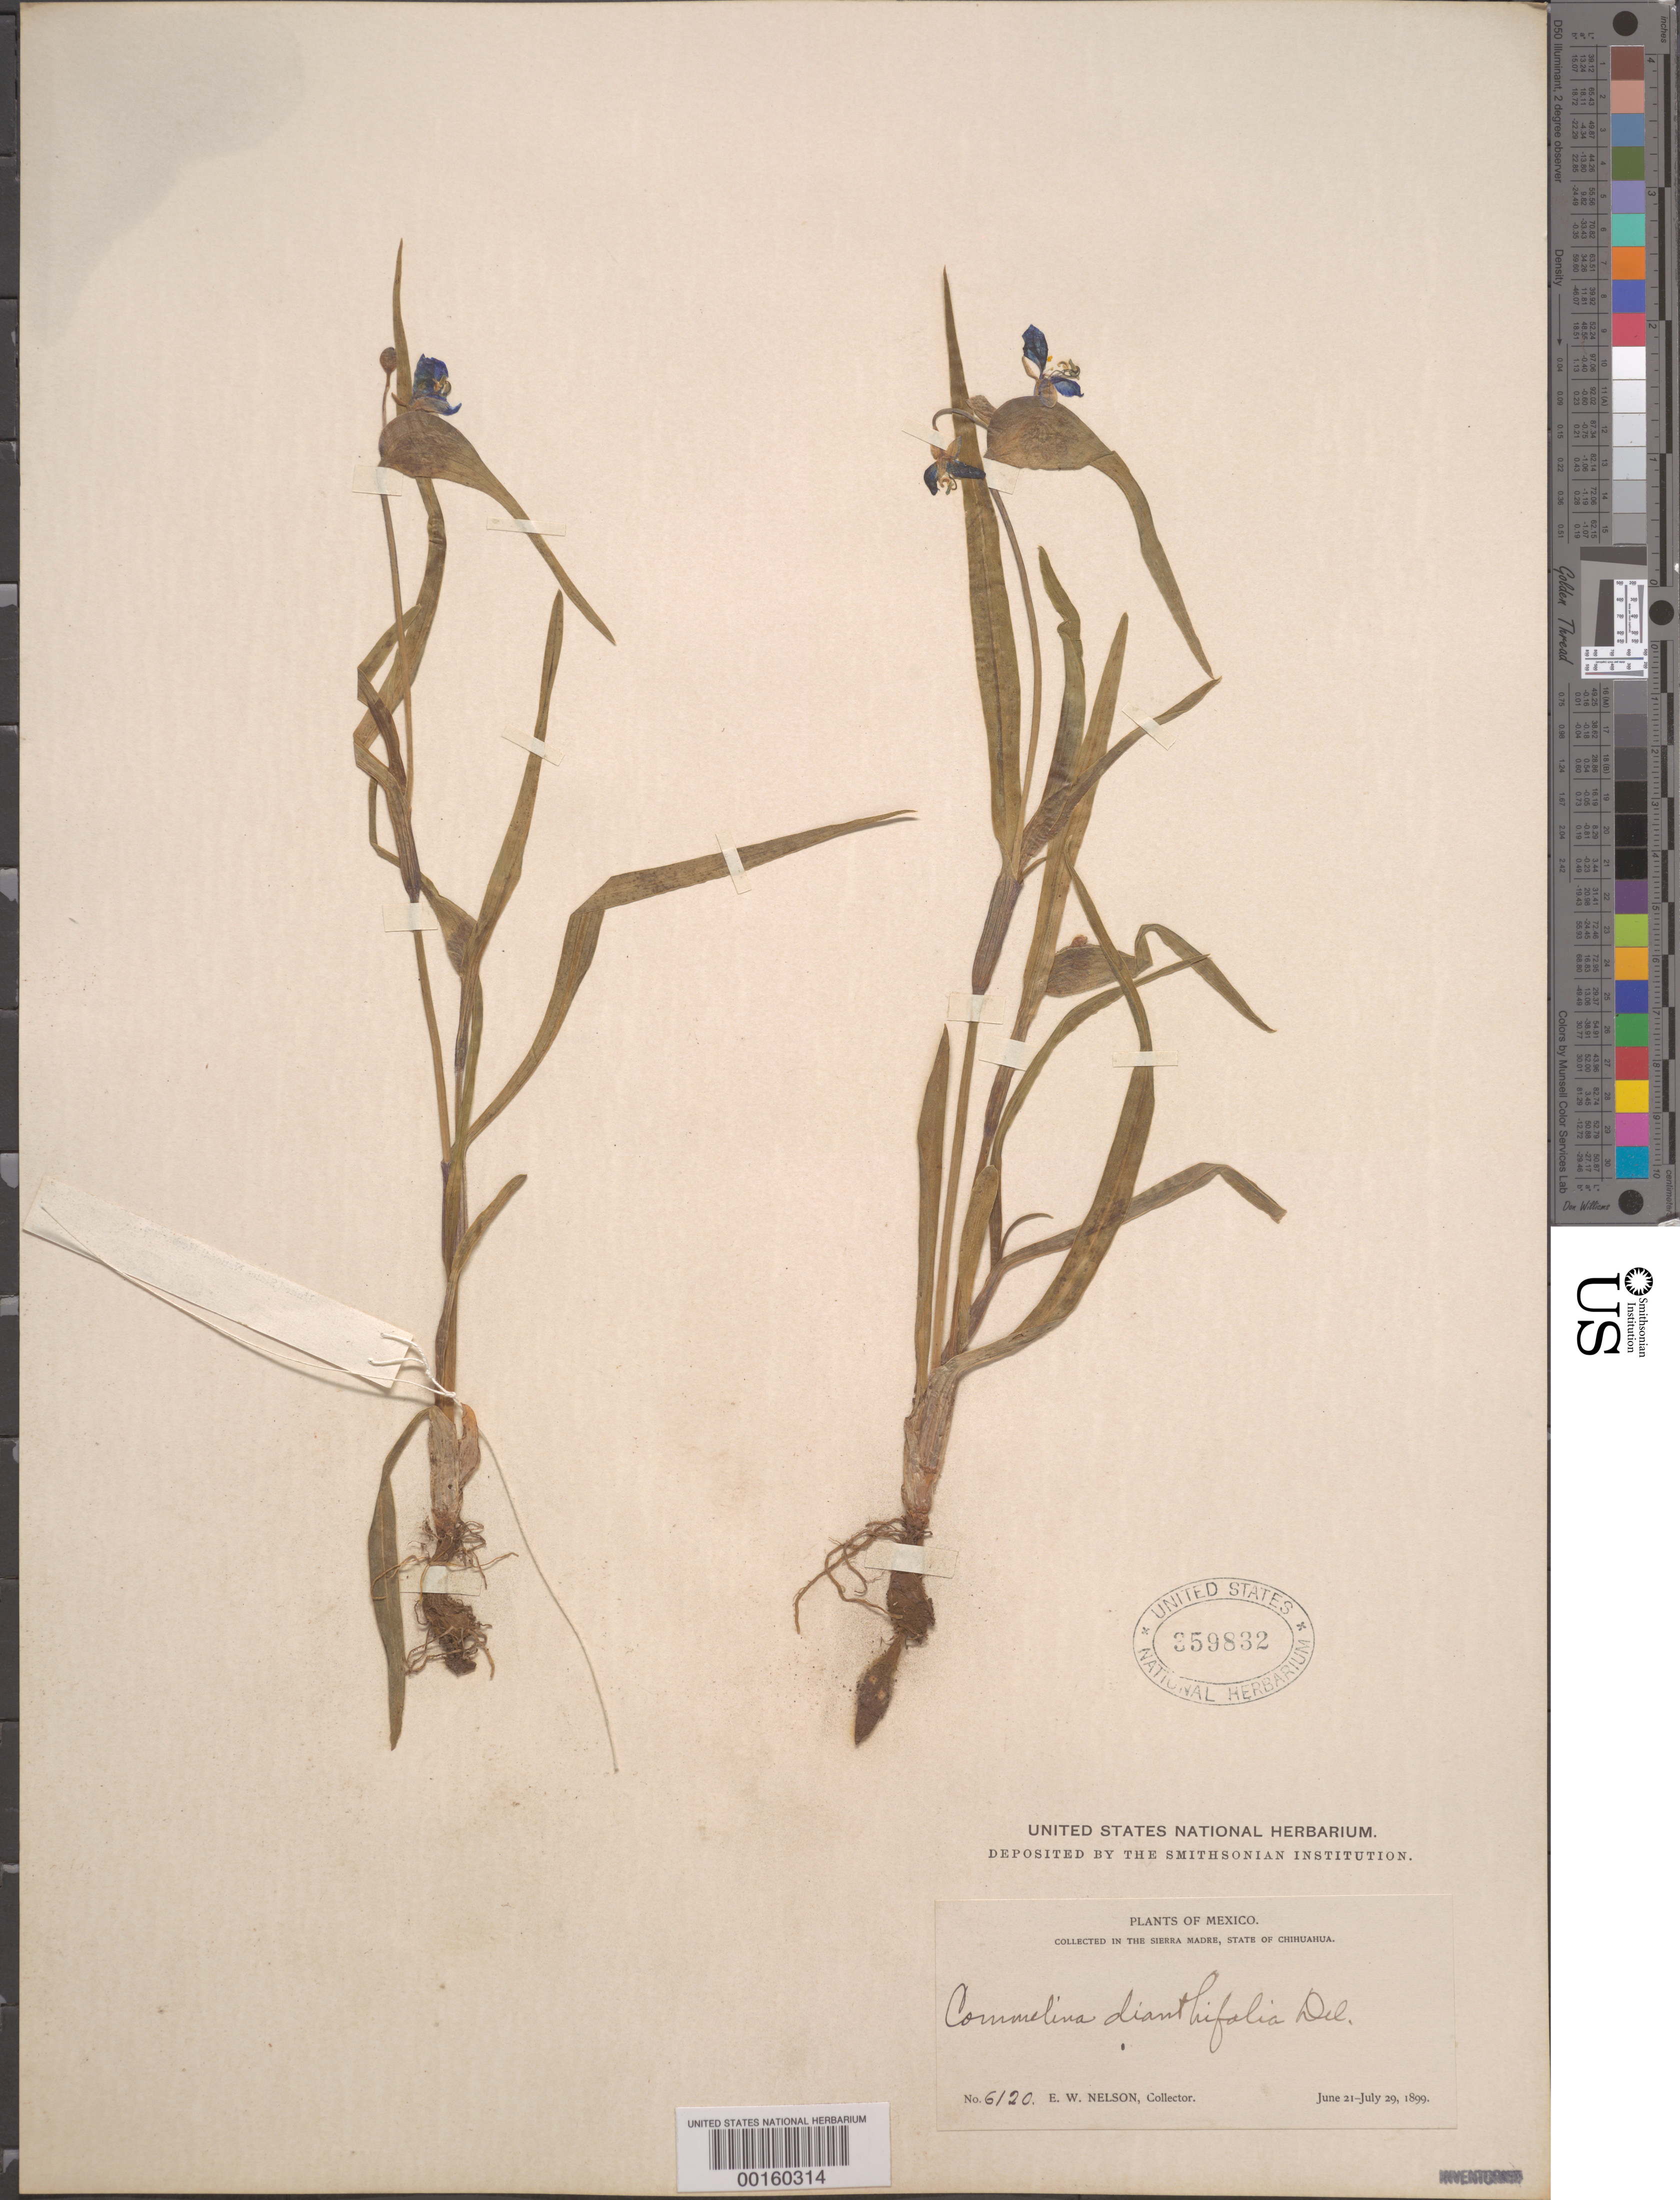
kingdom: Plantae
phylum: Tracheophyta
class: Liliopsida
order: Commelinales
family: Commelinaceae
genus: Commelina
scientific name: Commelina dianthifolia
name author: Redouté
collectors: E. W. Nelson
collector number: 6120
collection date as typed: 21 Jun 1899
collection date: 1899-06-21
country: Mexico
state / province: Chihuahua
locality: Sierra Madre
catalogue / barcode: US 359832